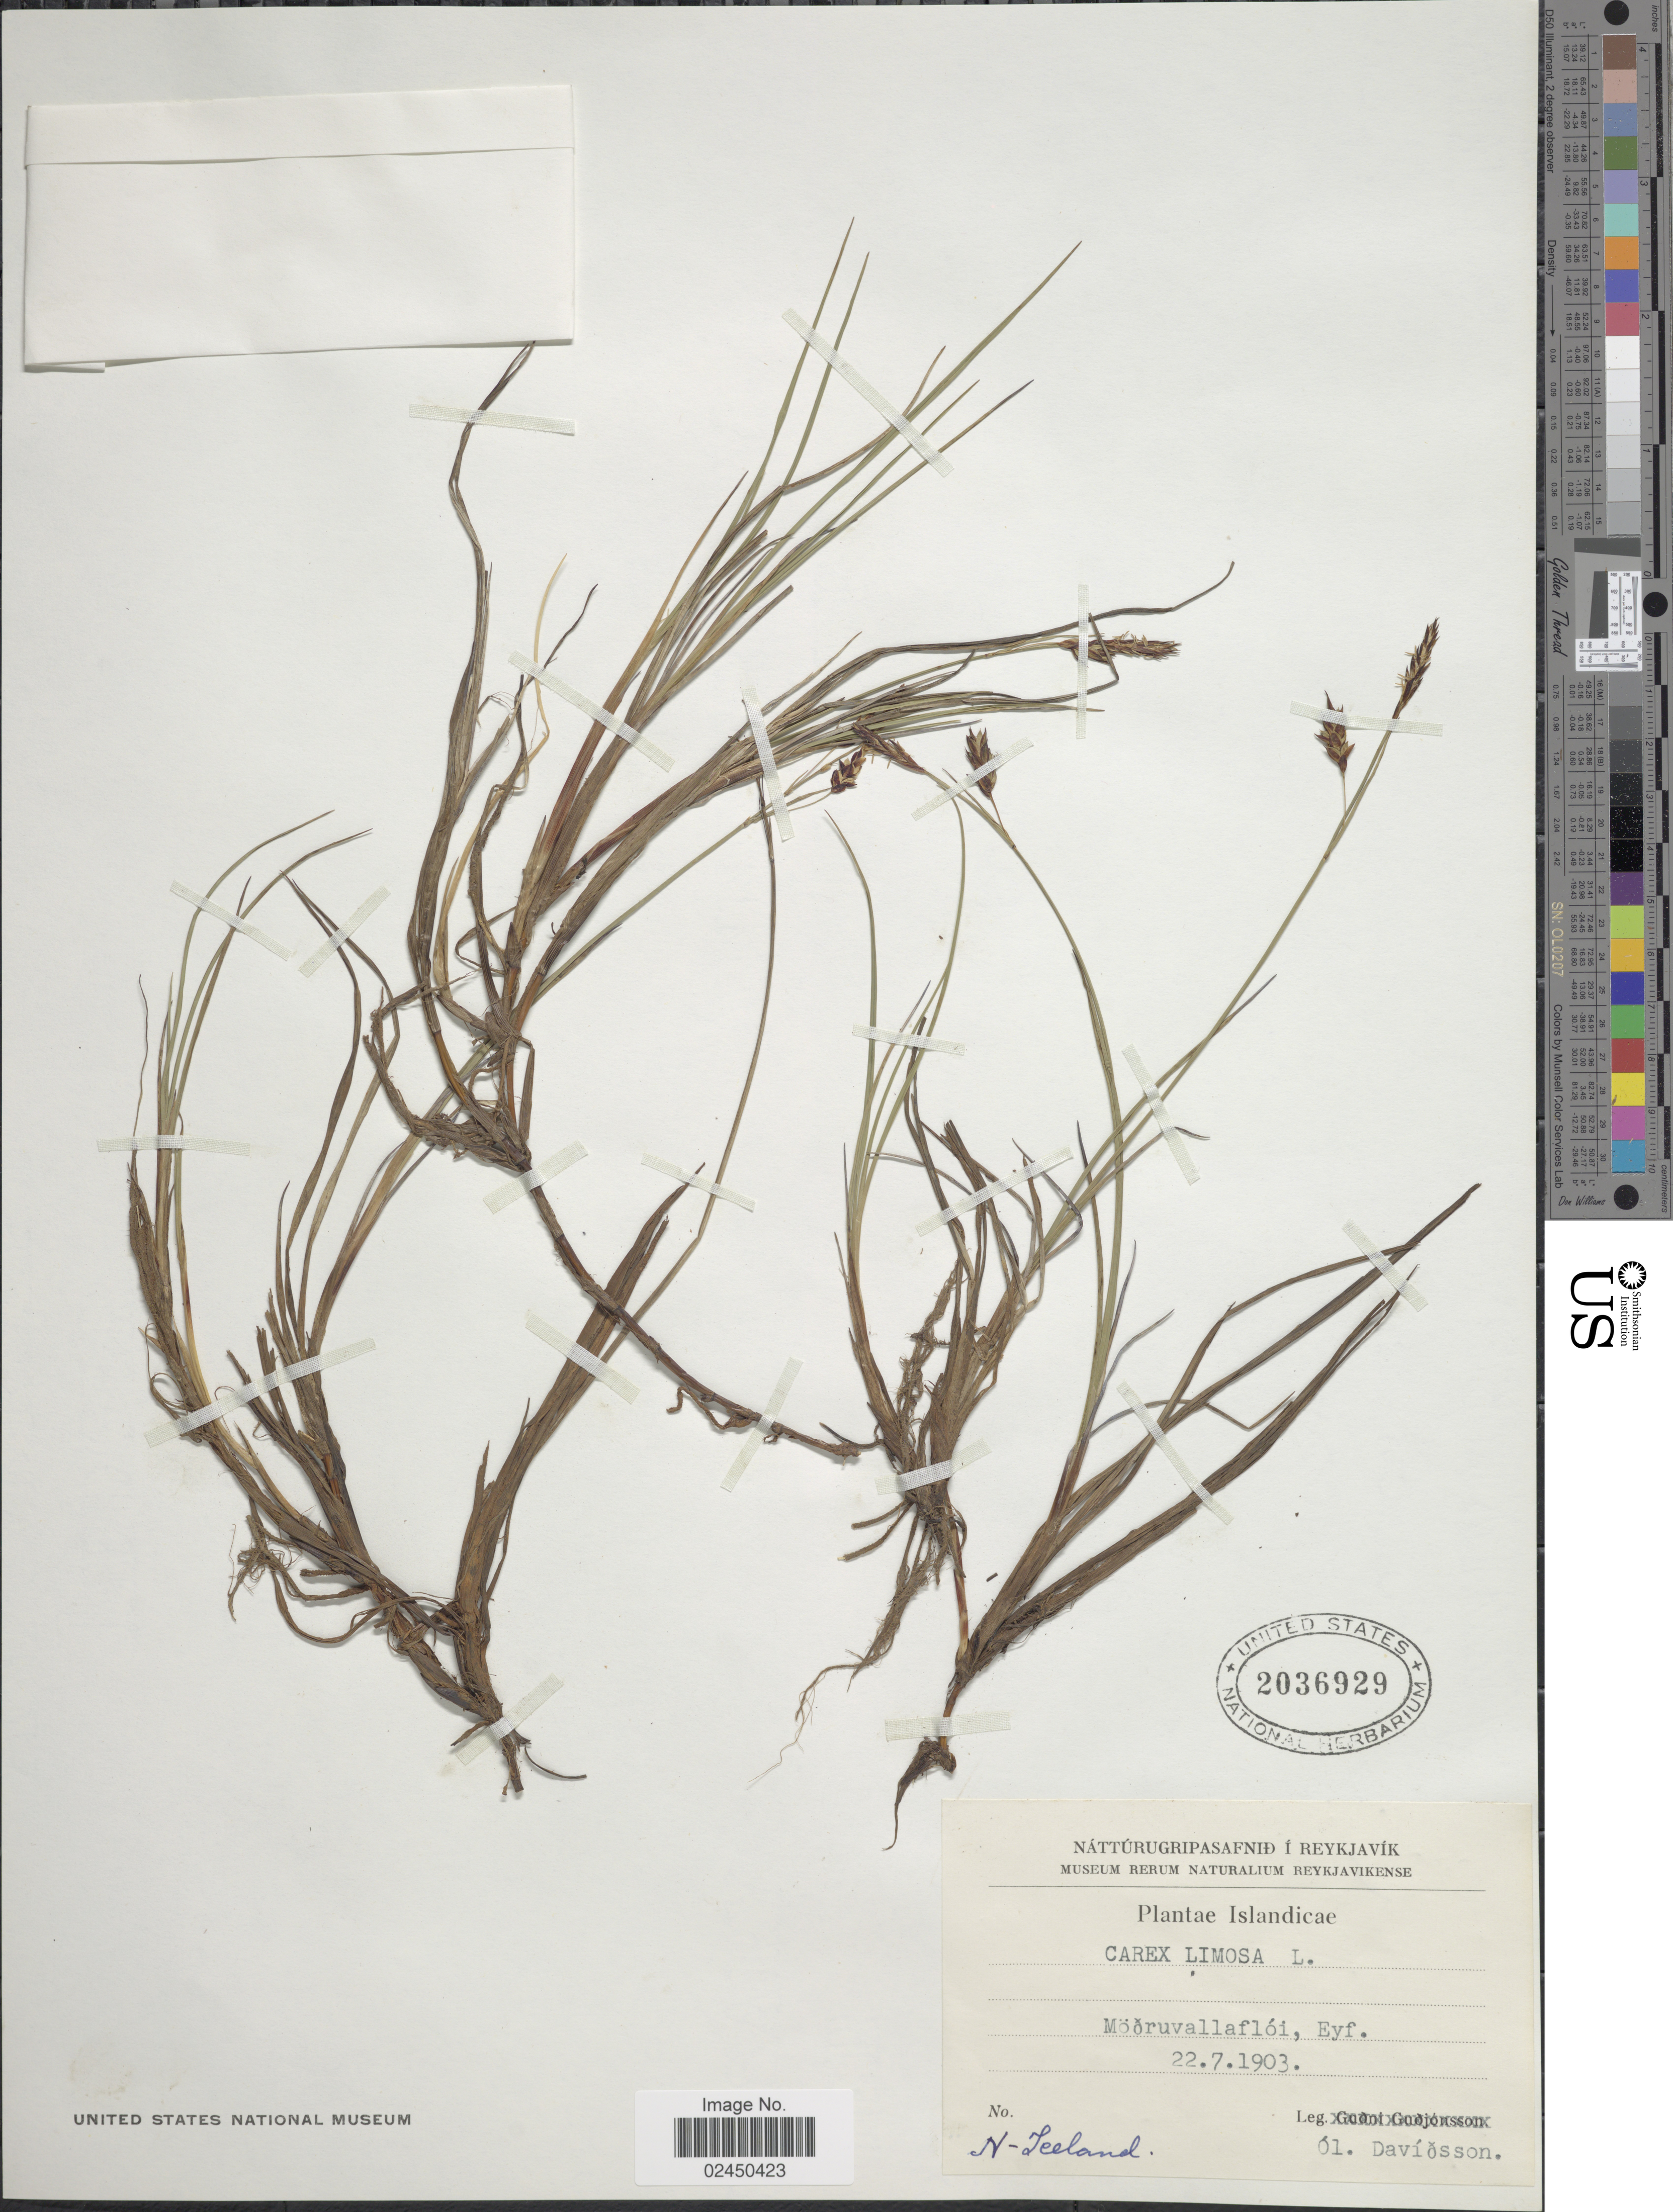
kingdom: Plantae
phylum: Tracheophyta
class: Liliopsida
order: Poales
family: Cyperaceae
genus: Carex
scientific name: Carex limosa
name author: L.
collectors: O. Davidsson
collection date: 1903-07-22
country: Iceland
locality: Islandicae, Moouruvallafloi, Eyf. N-Seeland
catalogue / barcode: US 2036929